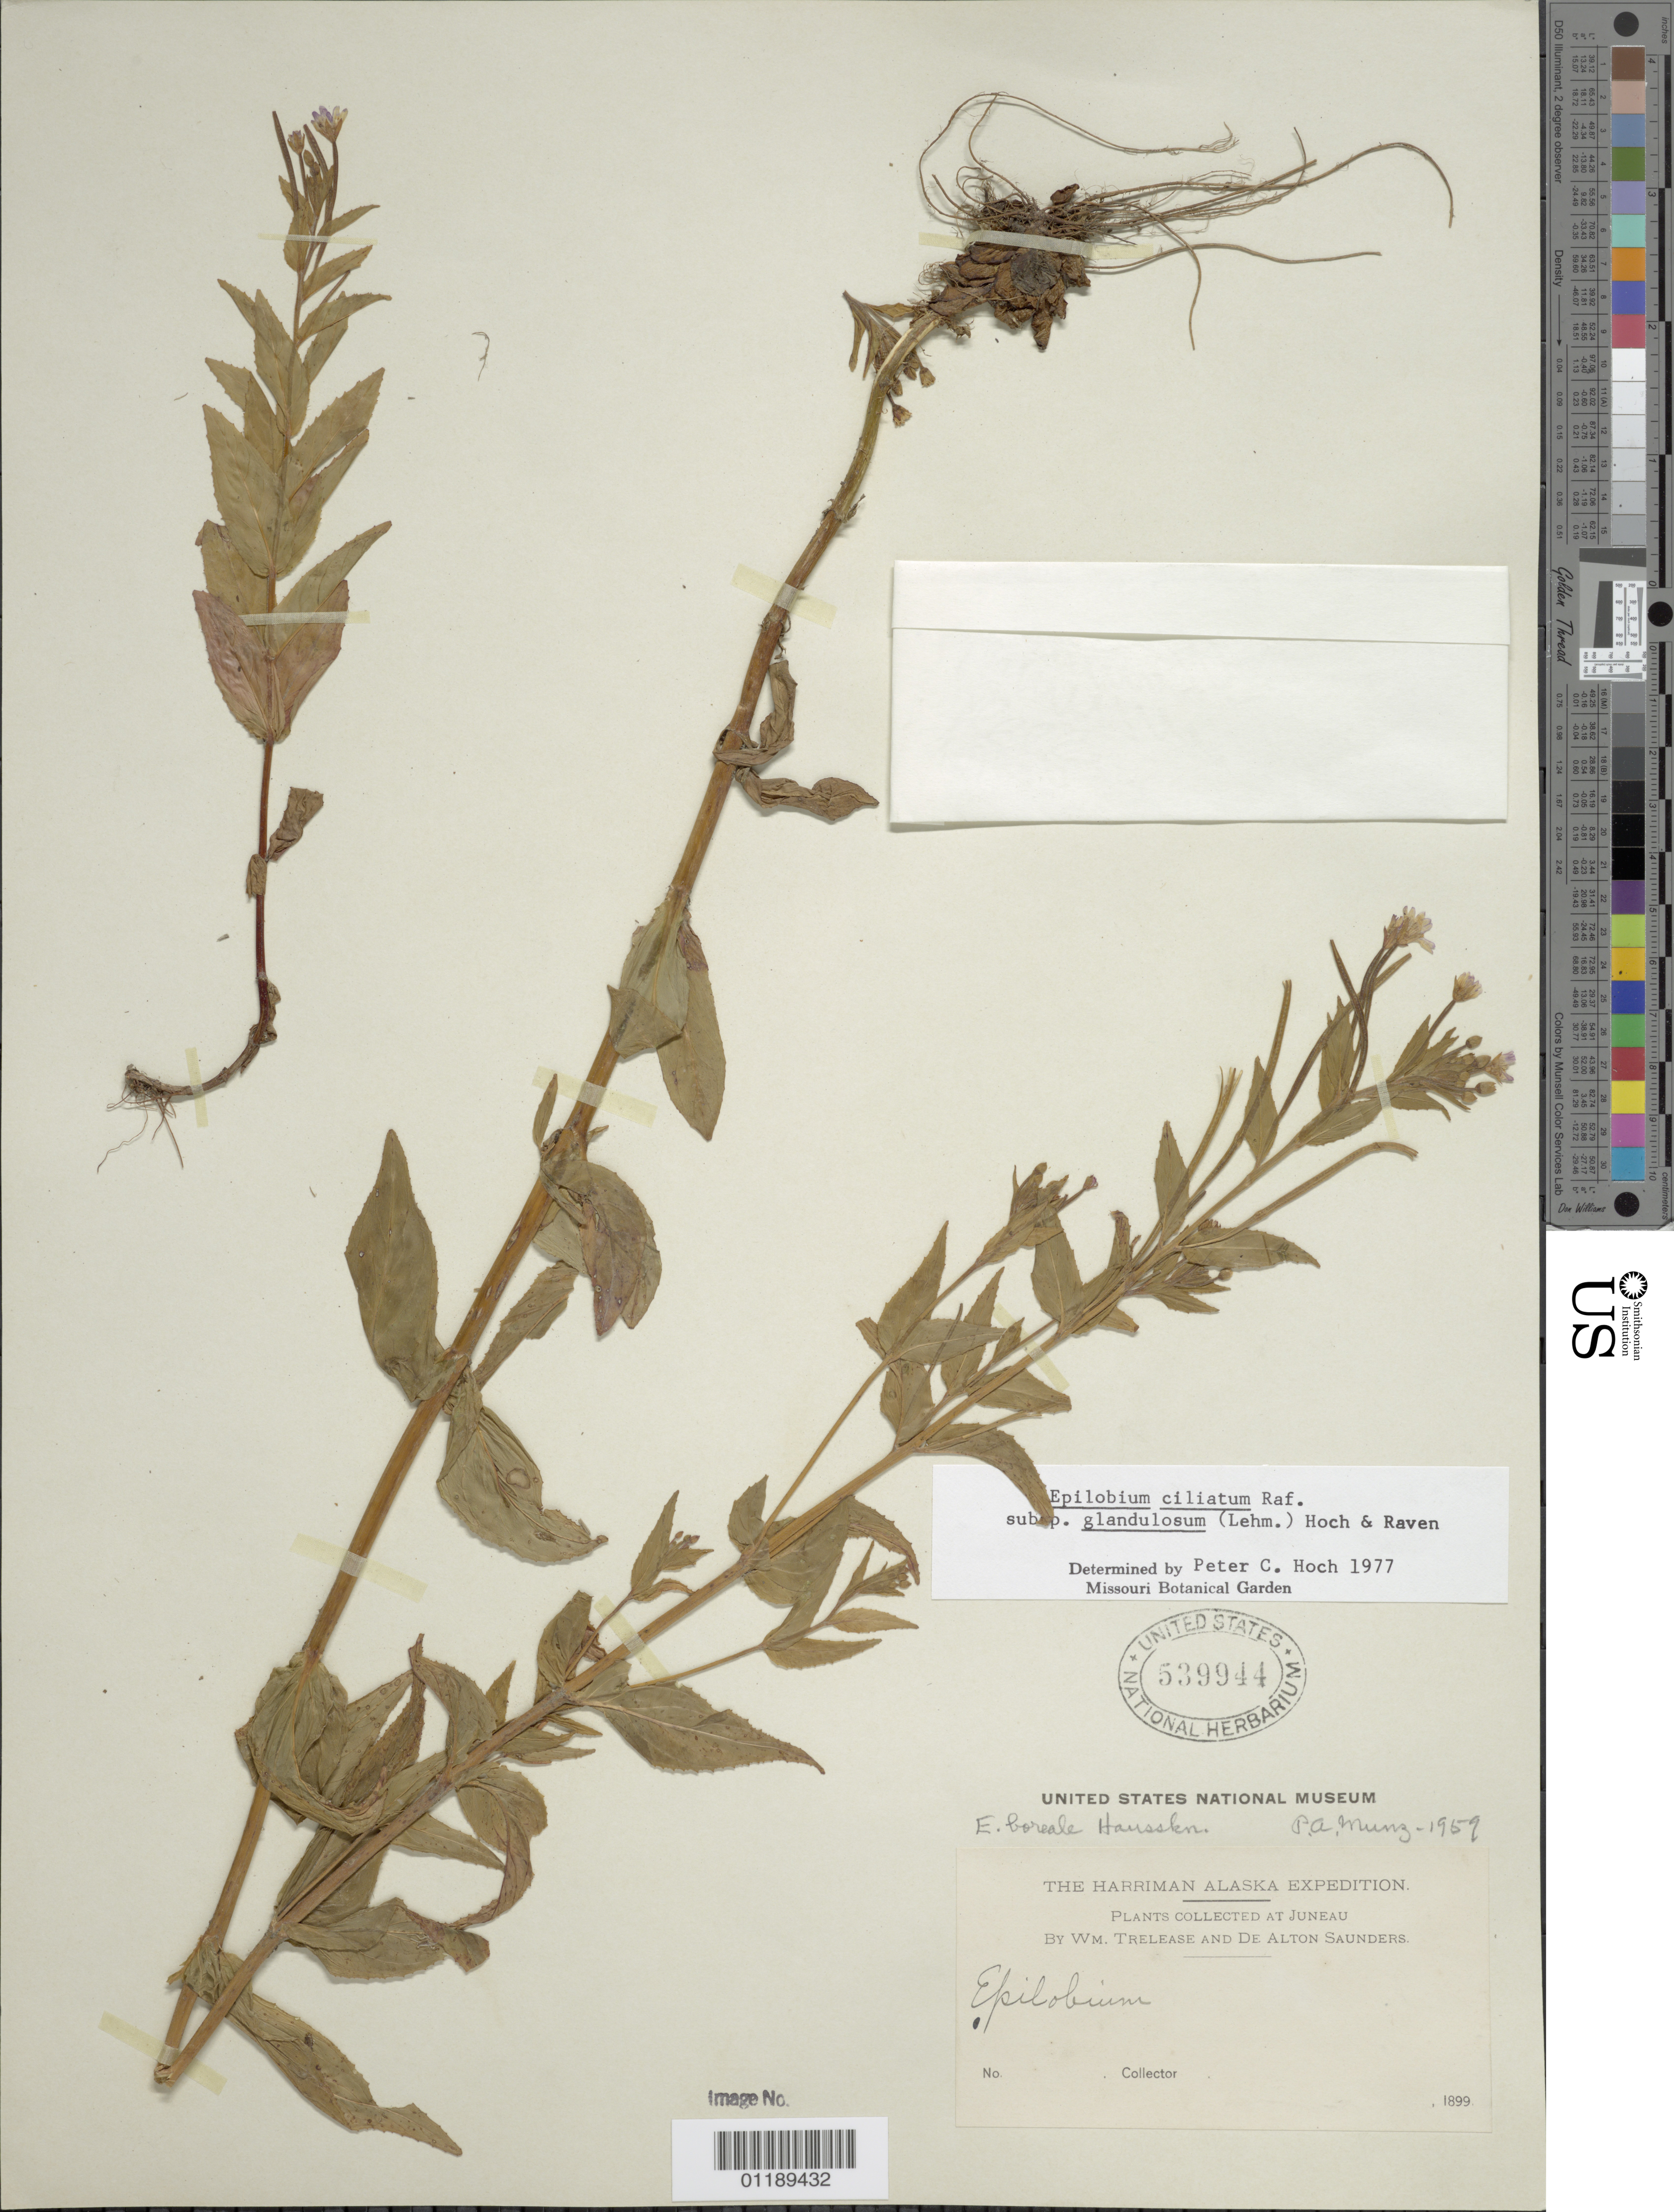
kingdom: Plantae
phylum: Tracheophyta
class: Magnoliopsida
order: Myrtales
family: Onagraceae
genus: Epilobium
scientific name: Epilobium ciliatum subsp. glandulosum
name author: (Lehm.) Hoch & P.H. Raven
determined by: Hoch, P. C.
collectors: W. Trelease & D. Saunders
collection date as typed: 1899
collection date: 1899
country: United States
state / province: Alaska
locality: Juneau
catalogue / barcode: US 539944